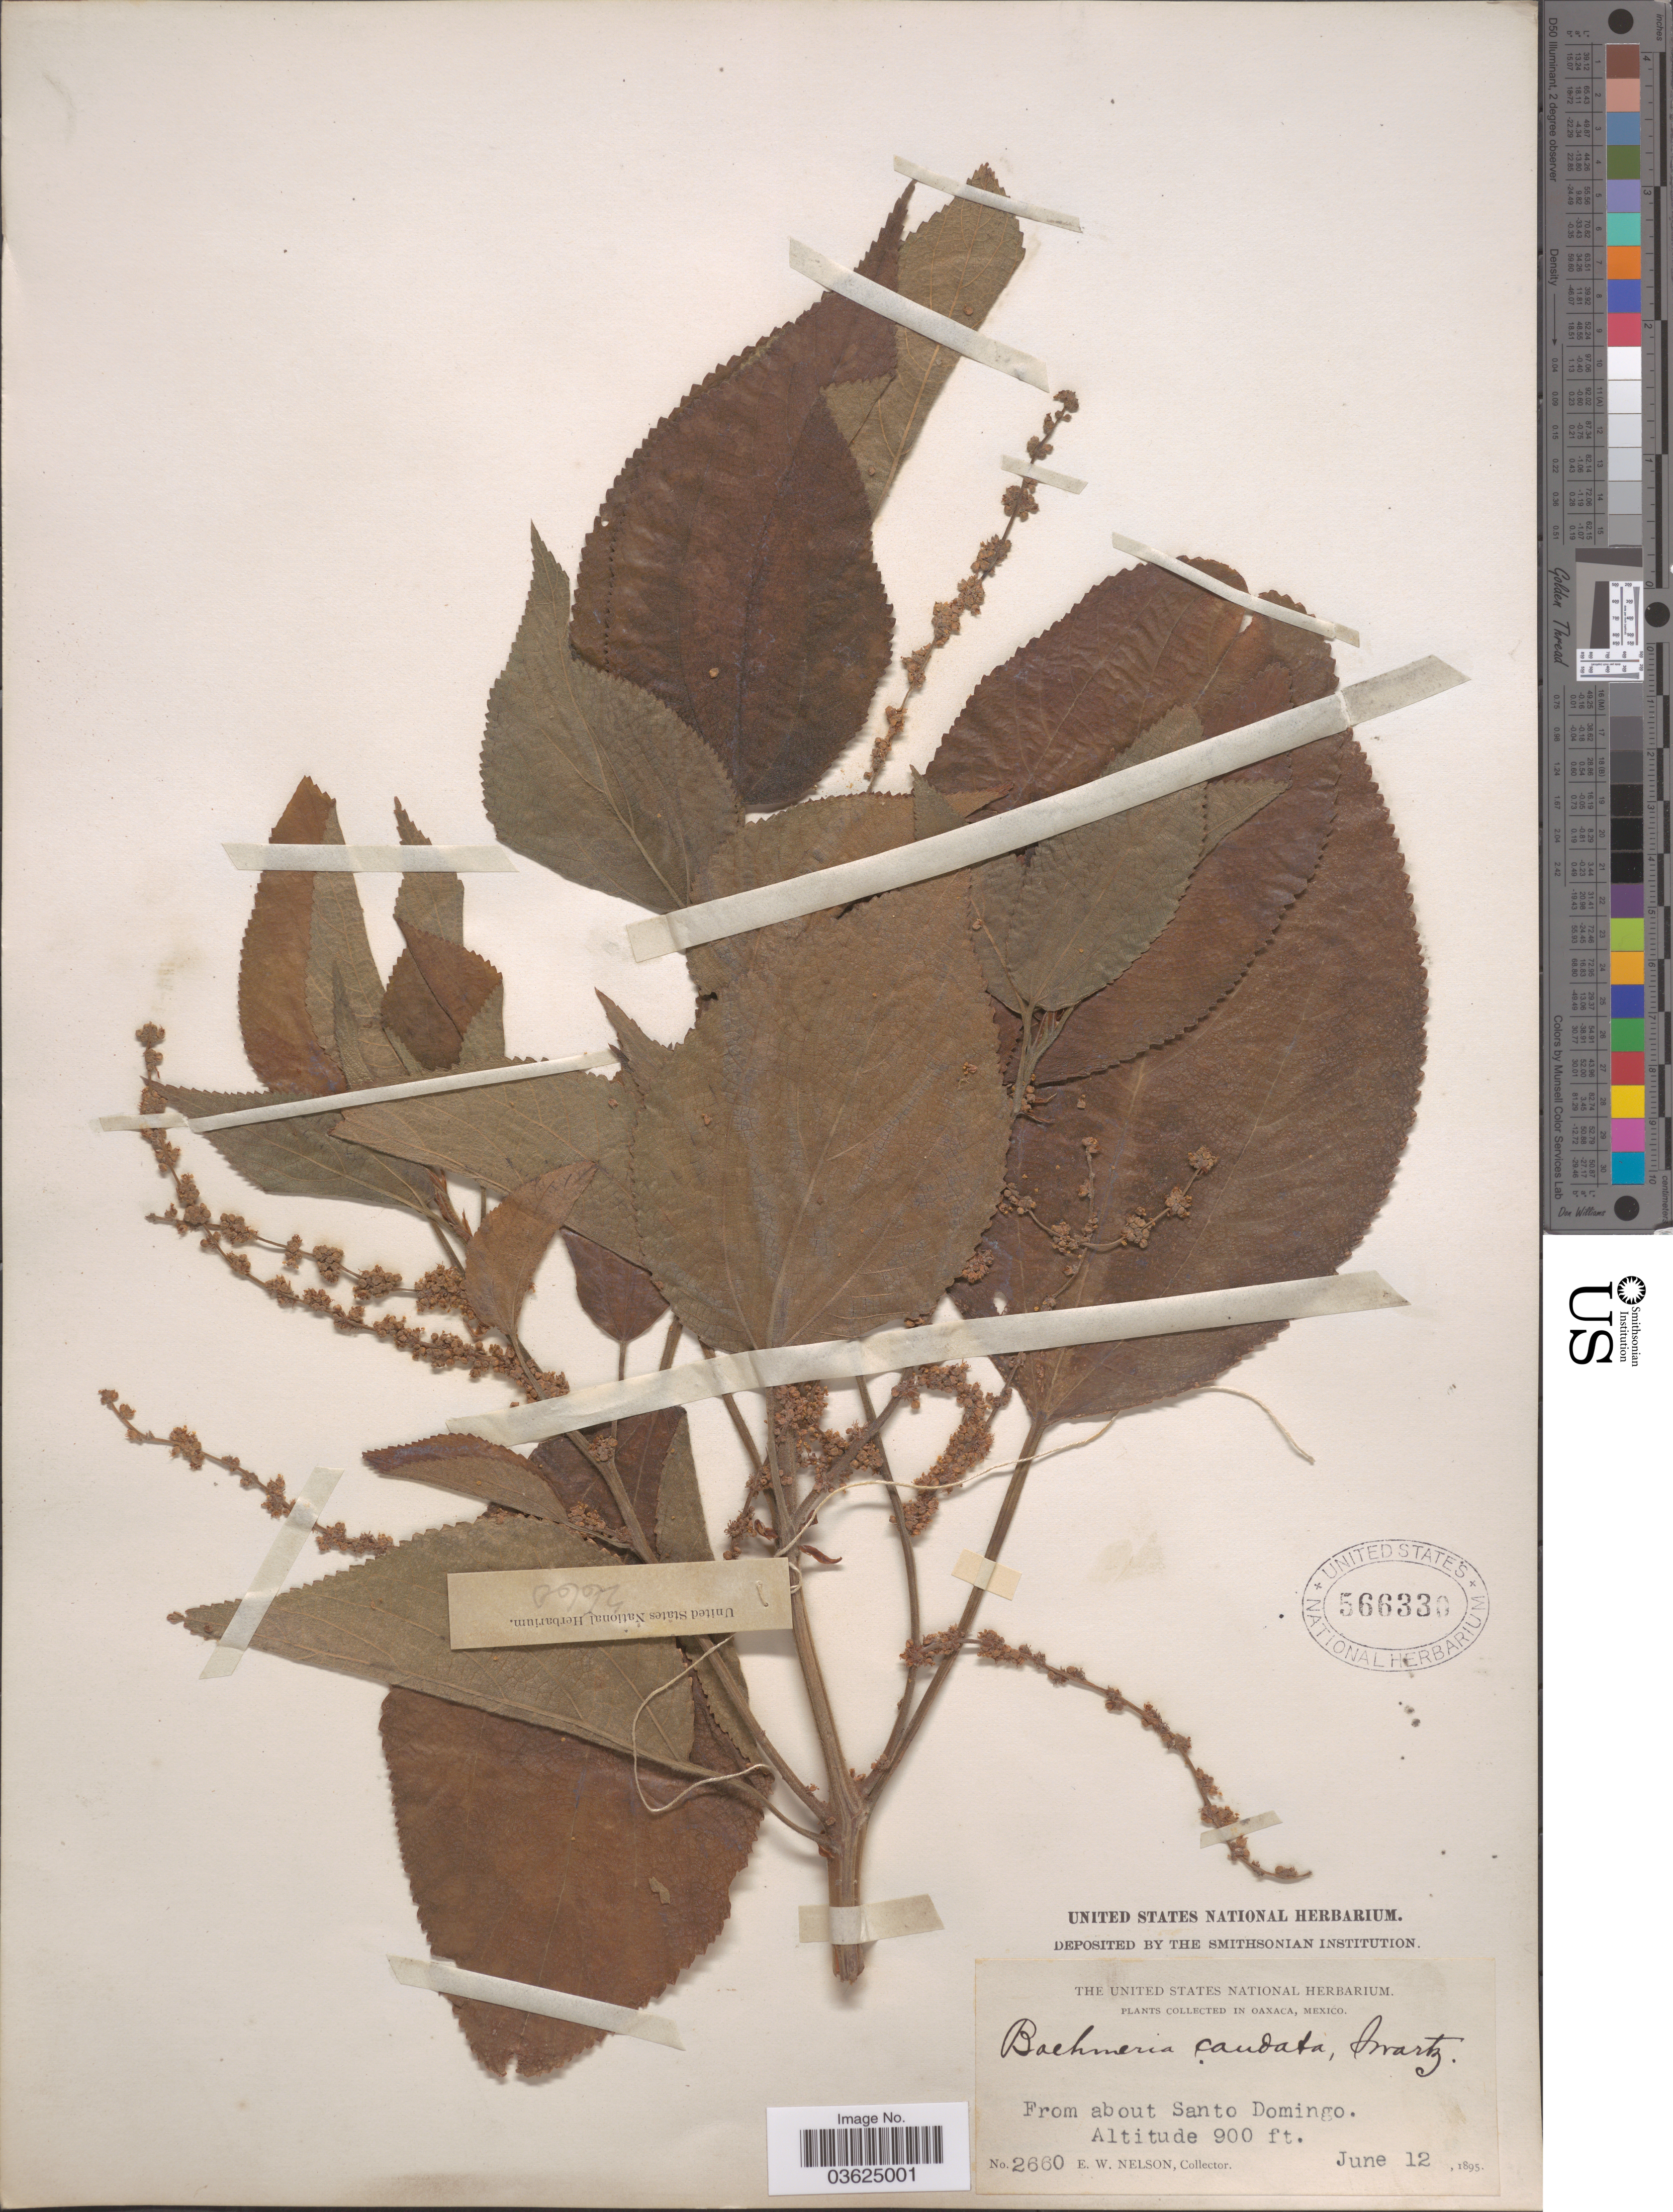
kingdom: Plantae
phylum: Tracheophyta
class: Magnoliopsida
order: Rosales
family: Urticaceae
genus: Boehmeria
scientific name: Boehmeria caudata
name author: Sw.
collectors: E. W. Nelson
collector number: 2660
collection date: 1895-06-12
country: Mexico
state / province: Oaxaca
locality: From about Santo Domingo.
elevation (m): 274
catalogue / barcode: US 566330